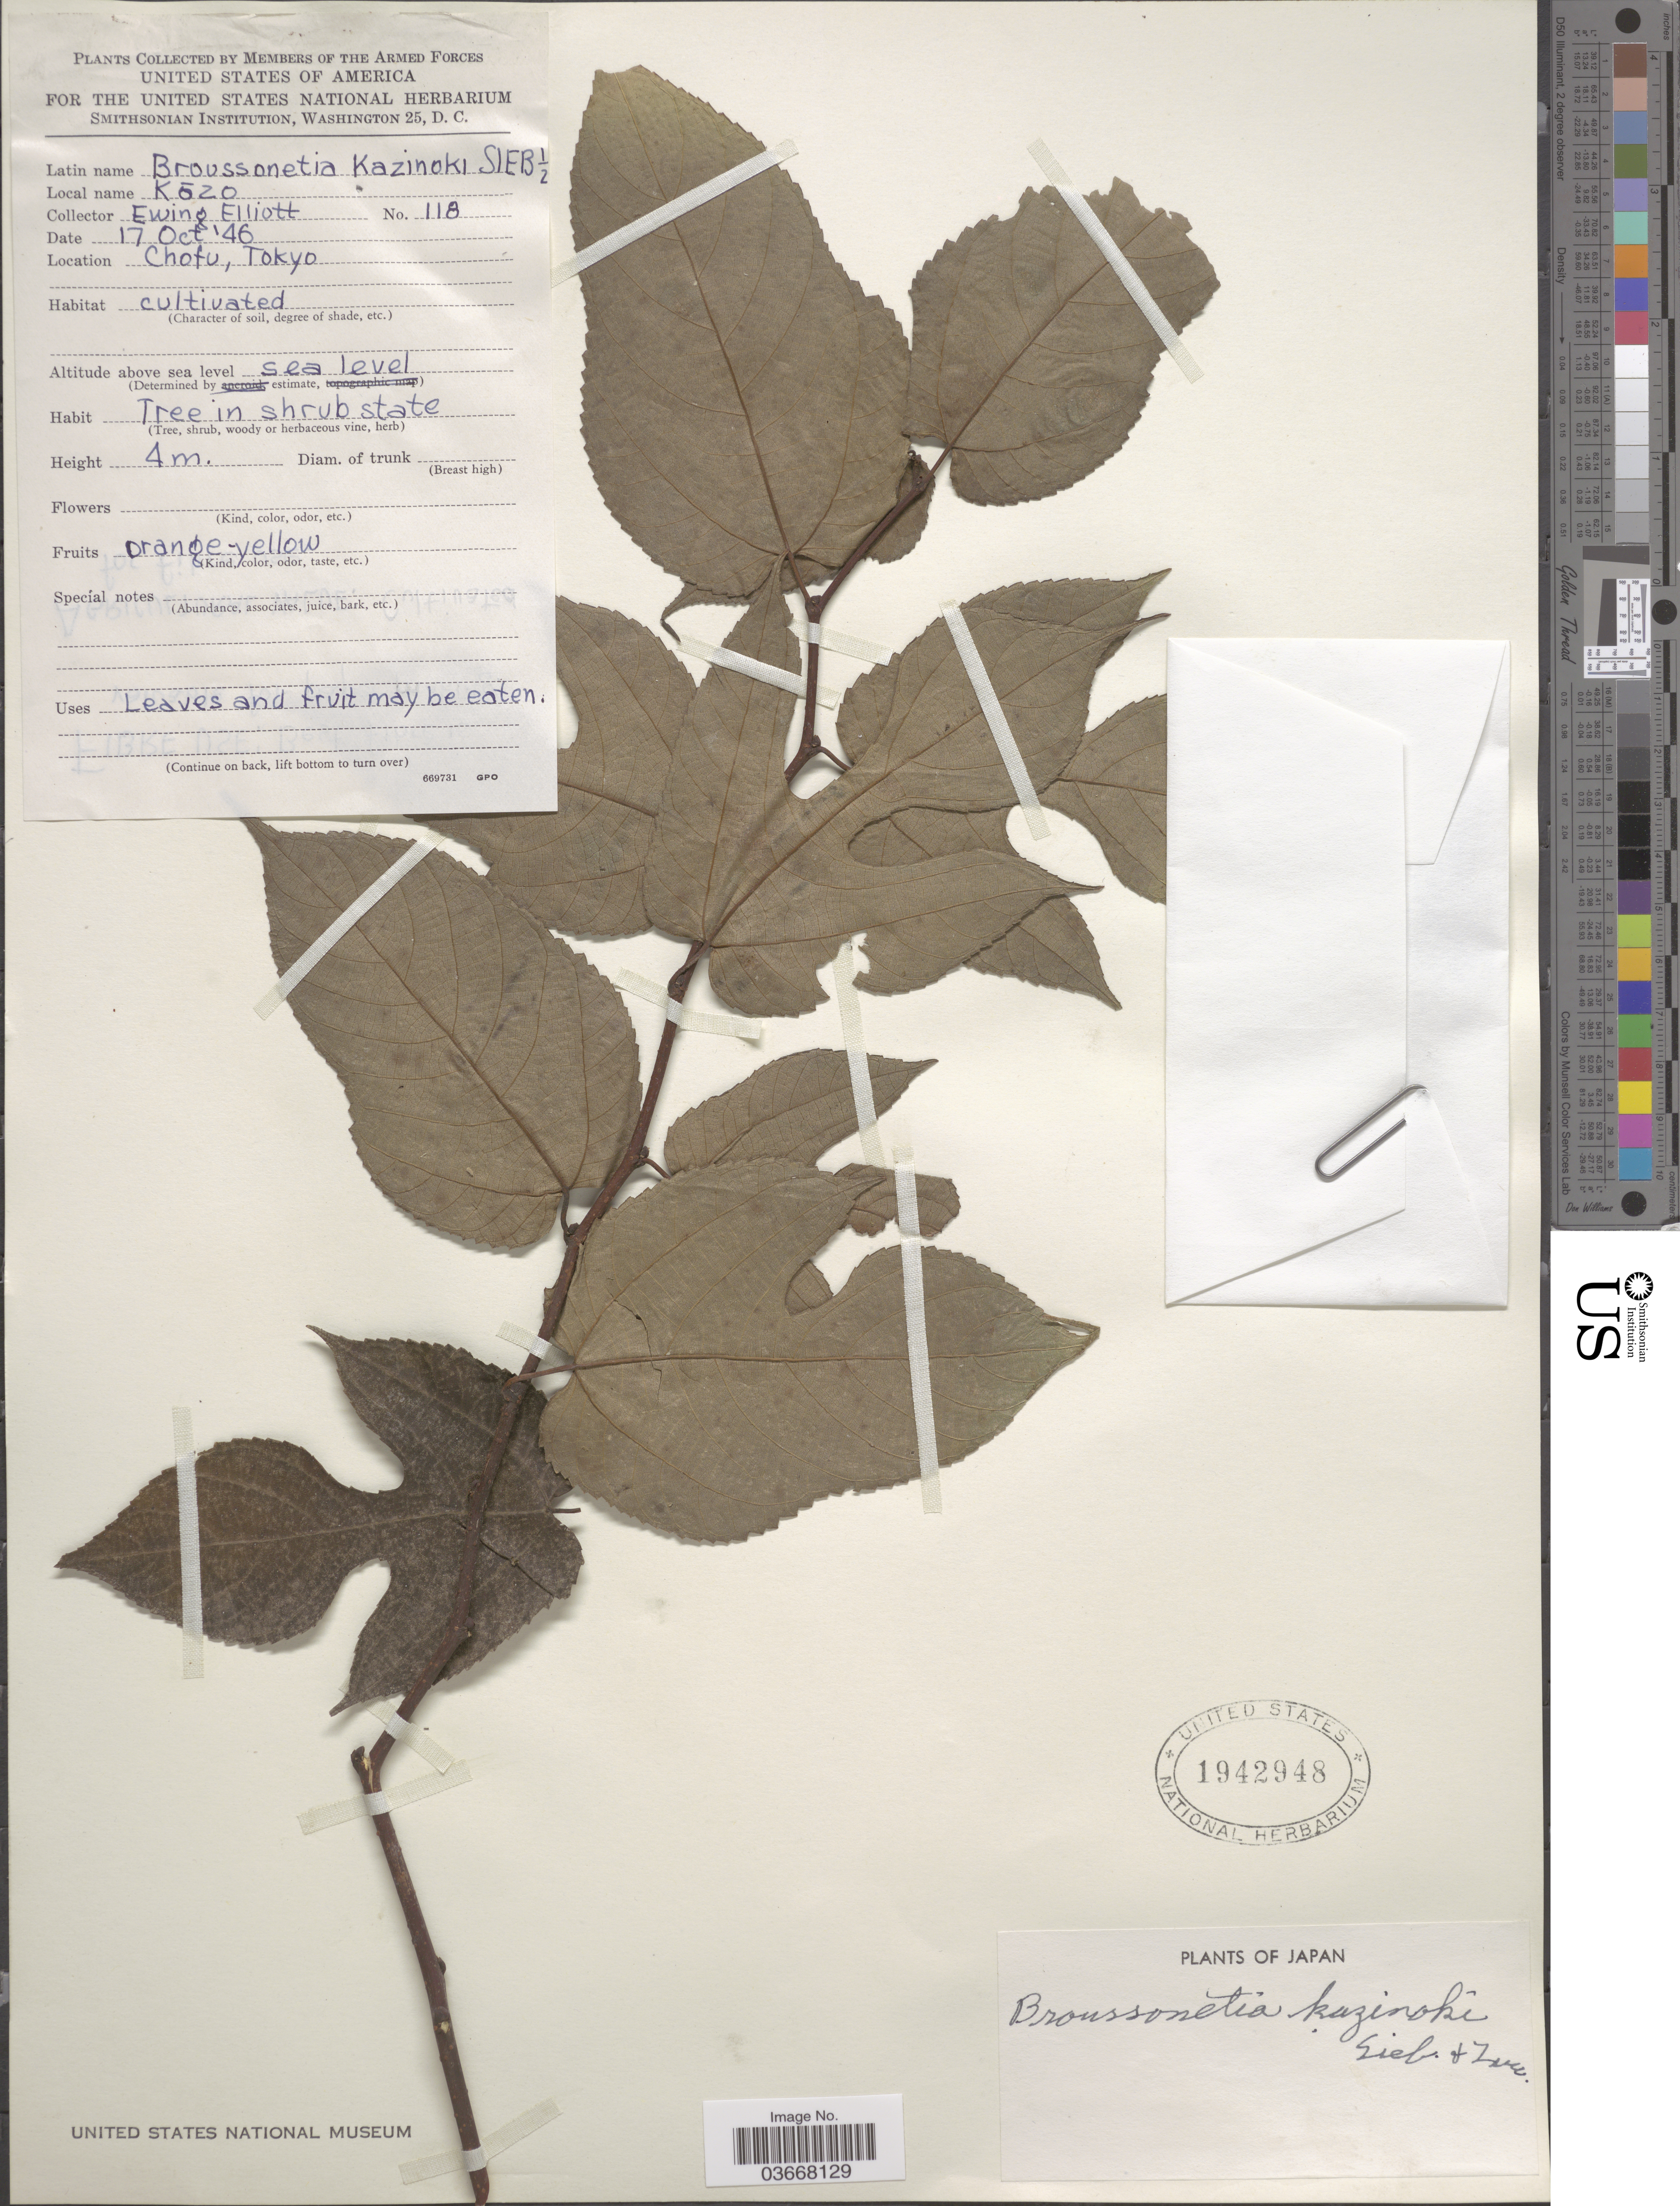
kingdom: Plantae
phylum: Tracheophyta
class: Magnoliopsida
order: Rosales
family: Moraceae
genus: Broussonetia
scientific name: Broussonetia kazinoki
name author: Siebold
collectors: E. Elliott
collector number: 118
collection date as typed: Transcribed d/m/y: 17/10/46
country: Japan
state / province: Tokyo, Federal City of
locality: Chotu.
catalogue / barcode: US 1942948